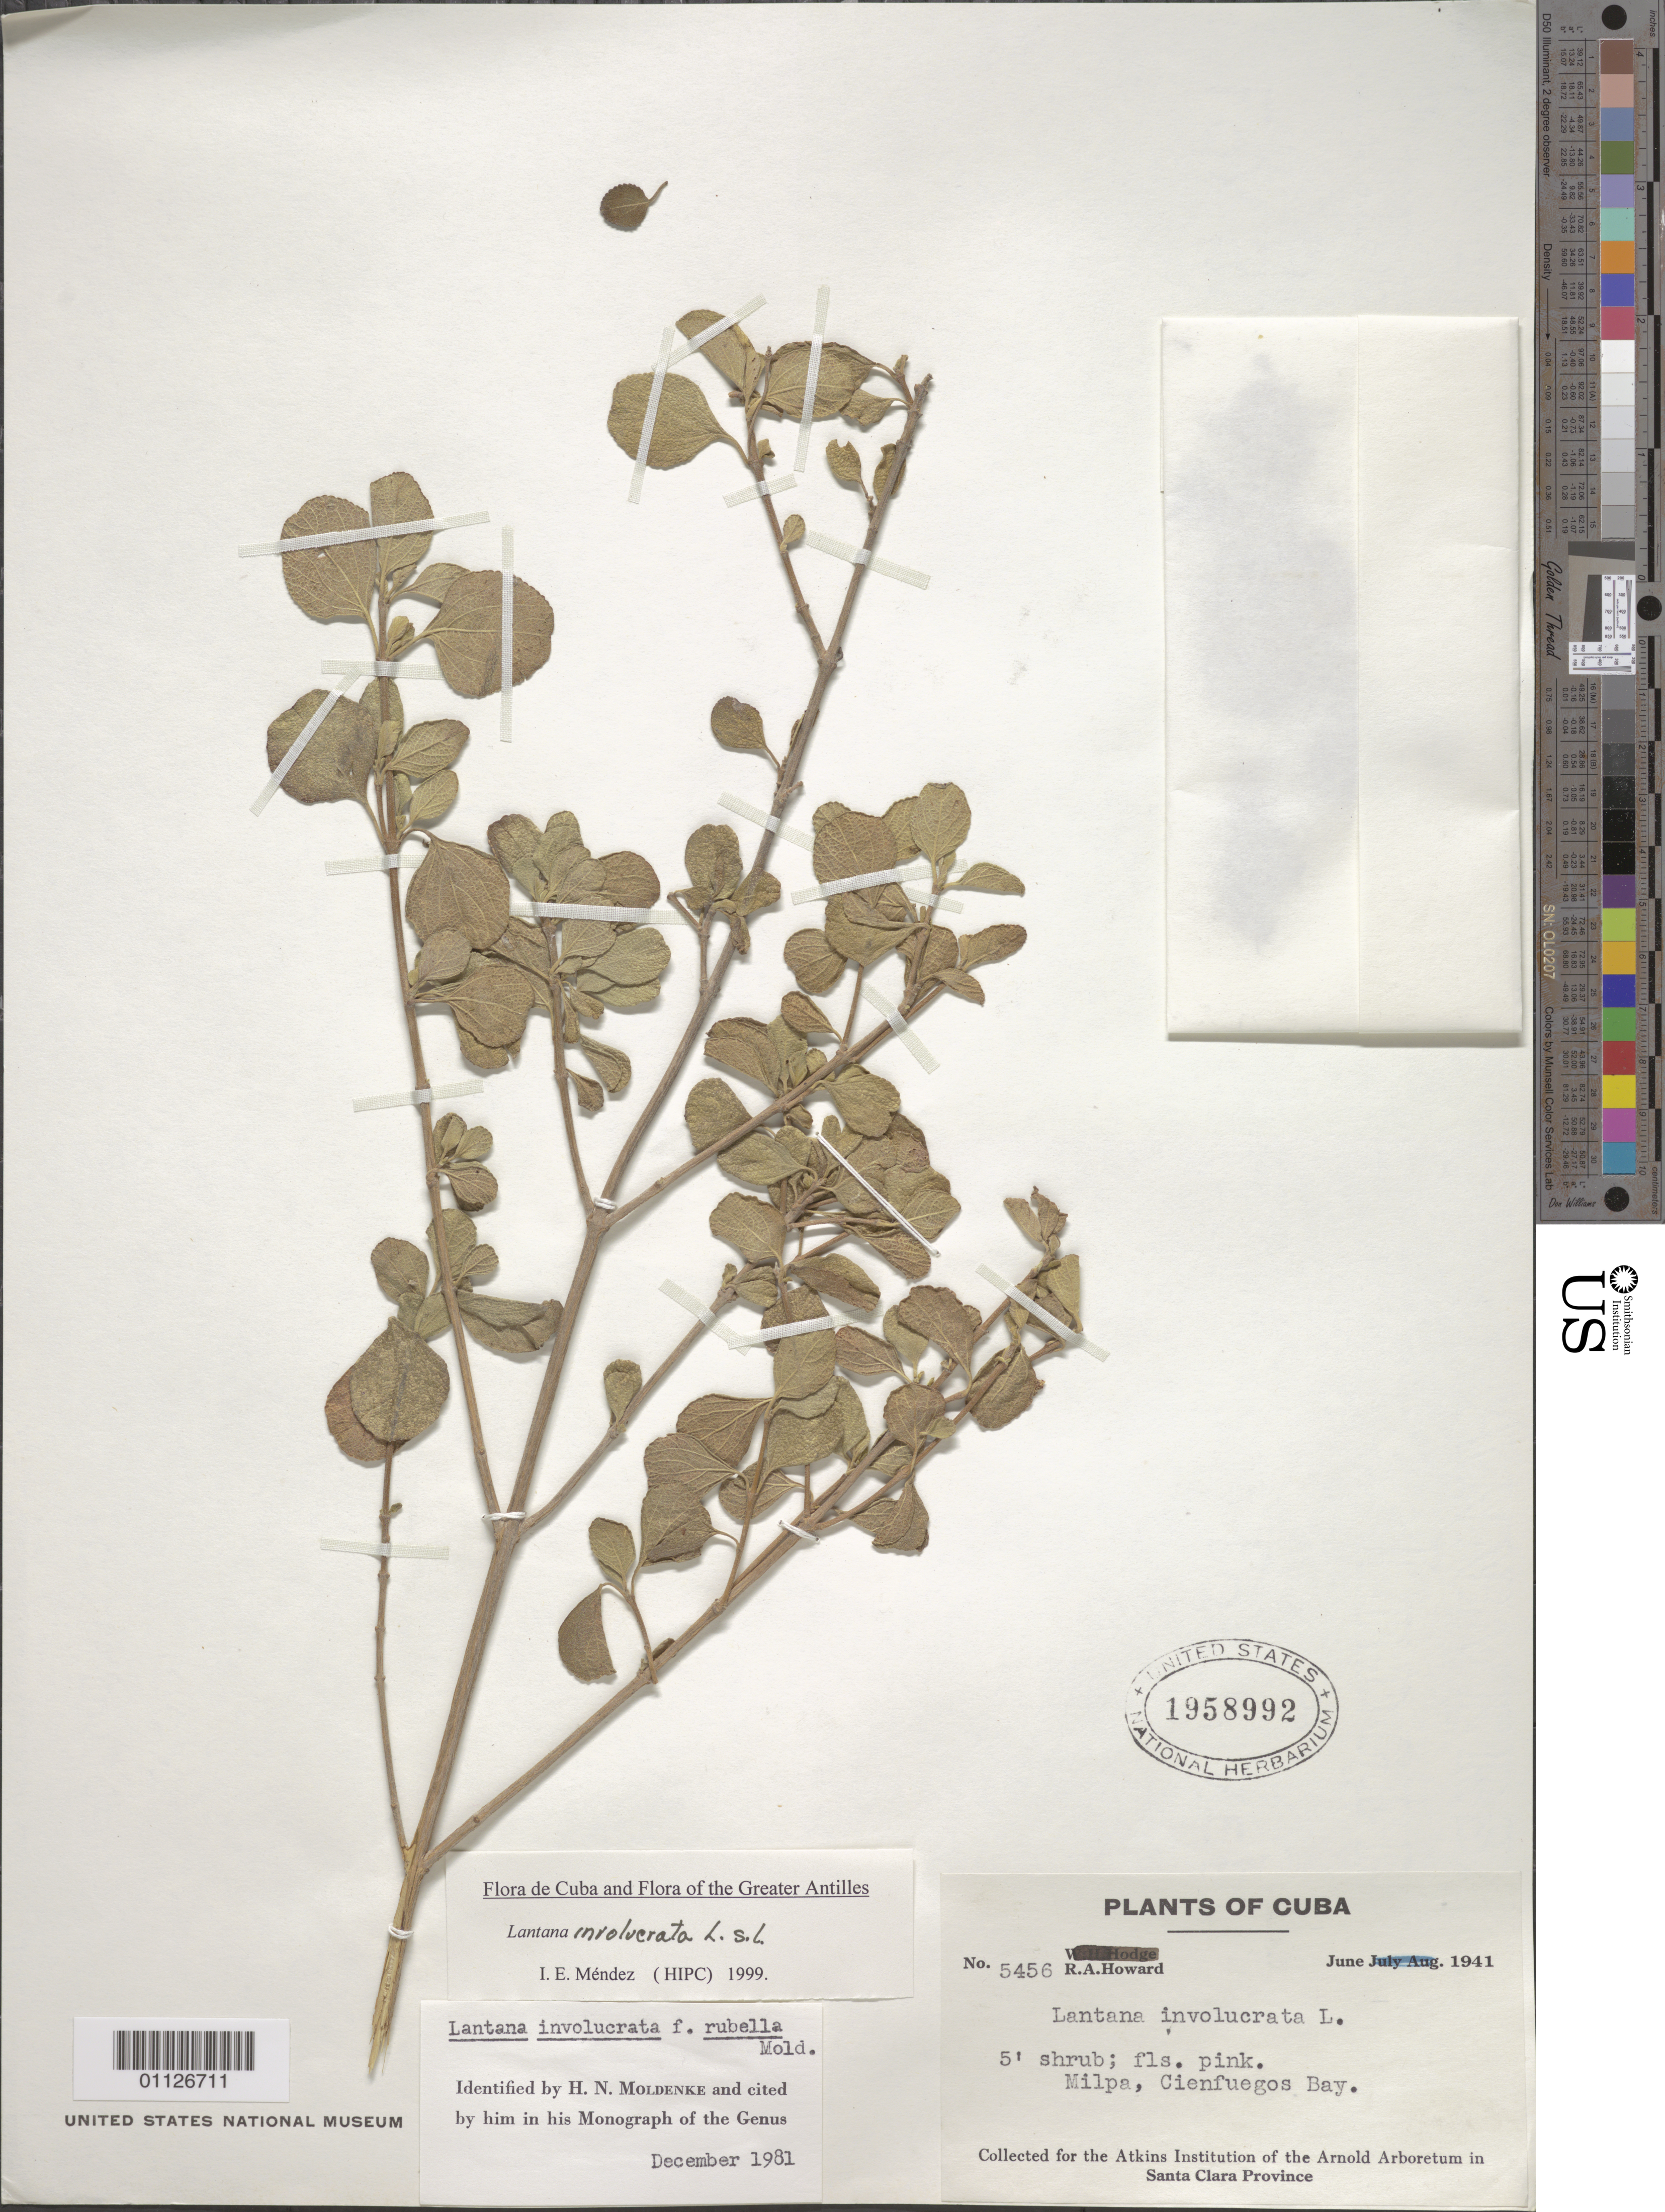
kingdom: Plantae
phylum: Tracheophyta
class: Magnoliopsida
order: Lamiales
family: Verbenaceae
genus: Lantana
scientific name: Lantana involucrata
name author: L.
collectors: R. A. Howard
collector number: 5456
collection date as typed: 01 Jun 1941 to 30 Jun 1941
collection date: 1941-06-01/1941-06-30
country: Cuba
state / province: Cienfuegos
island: Cuba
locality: Milpa, Cienfuegos Bay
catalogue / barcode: US 1958992